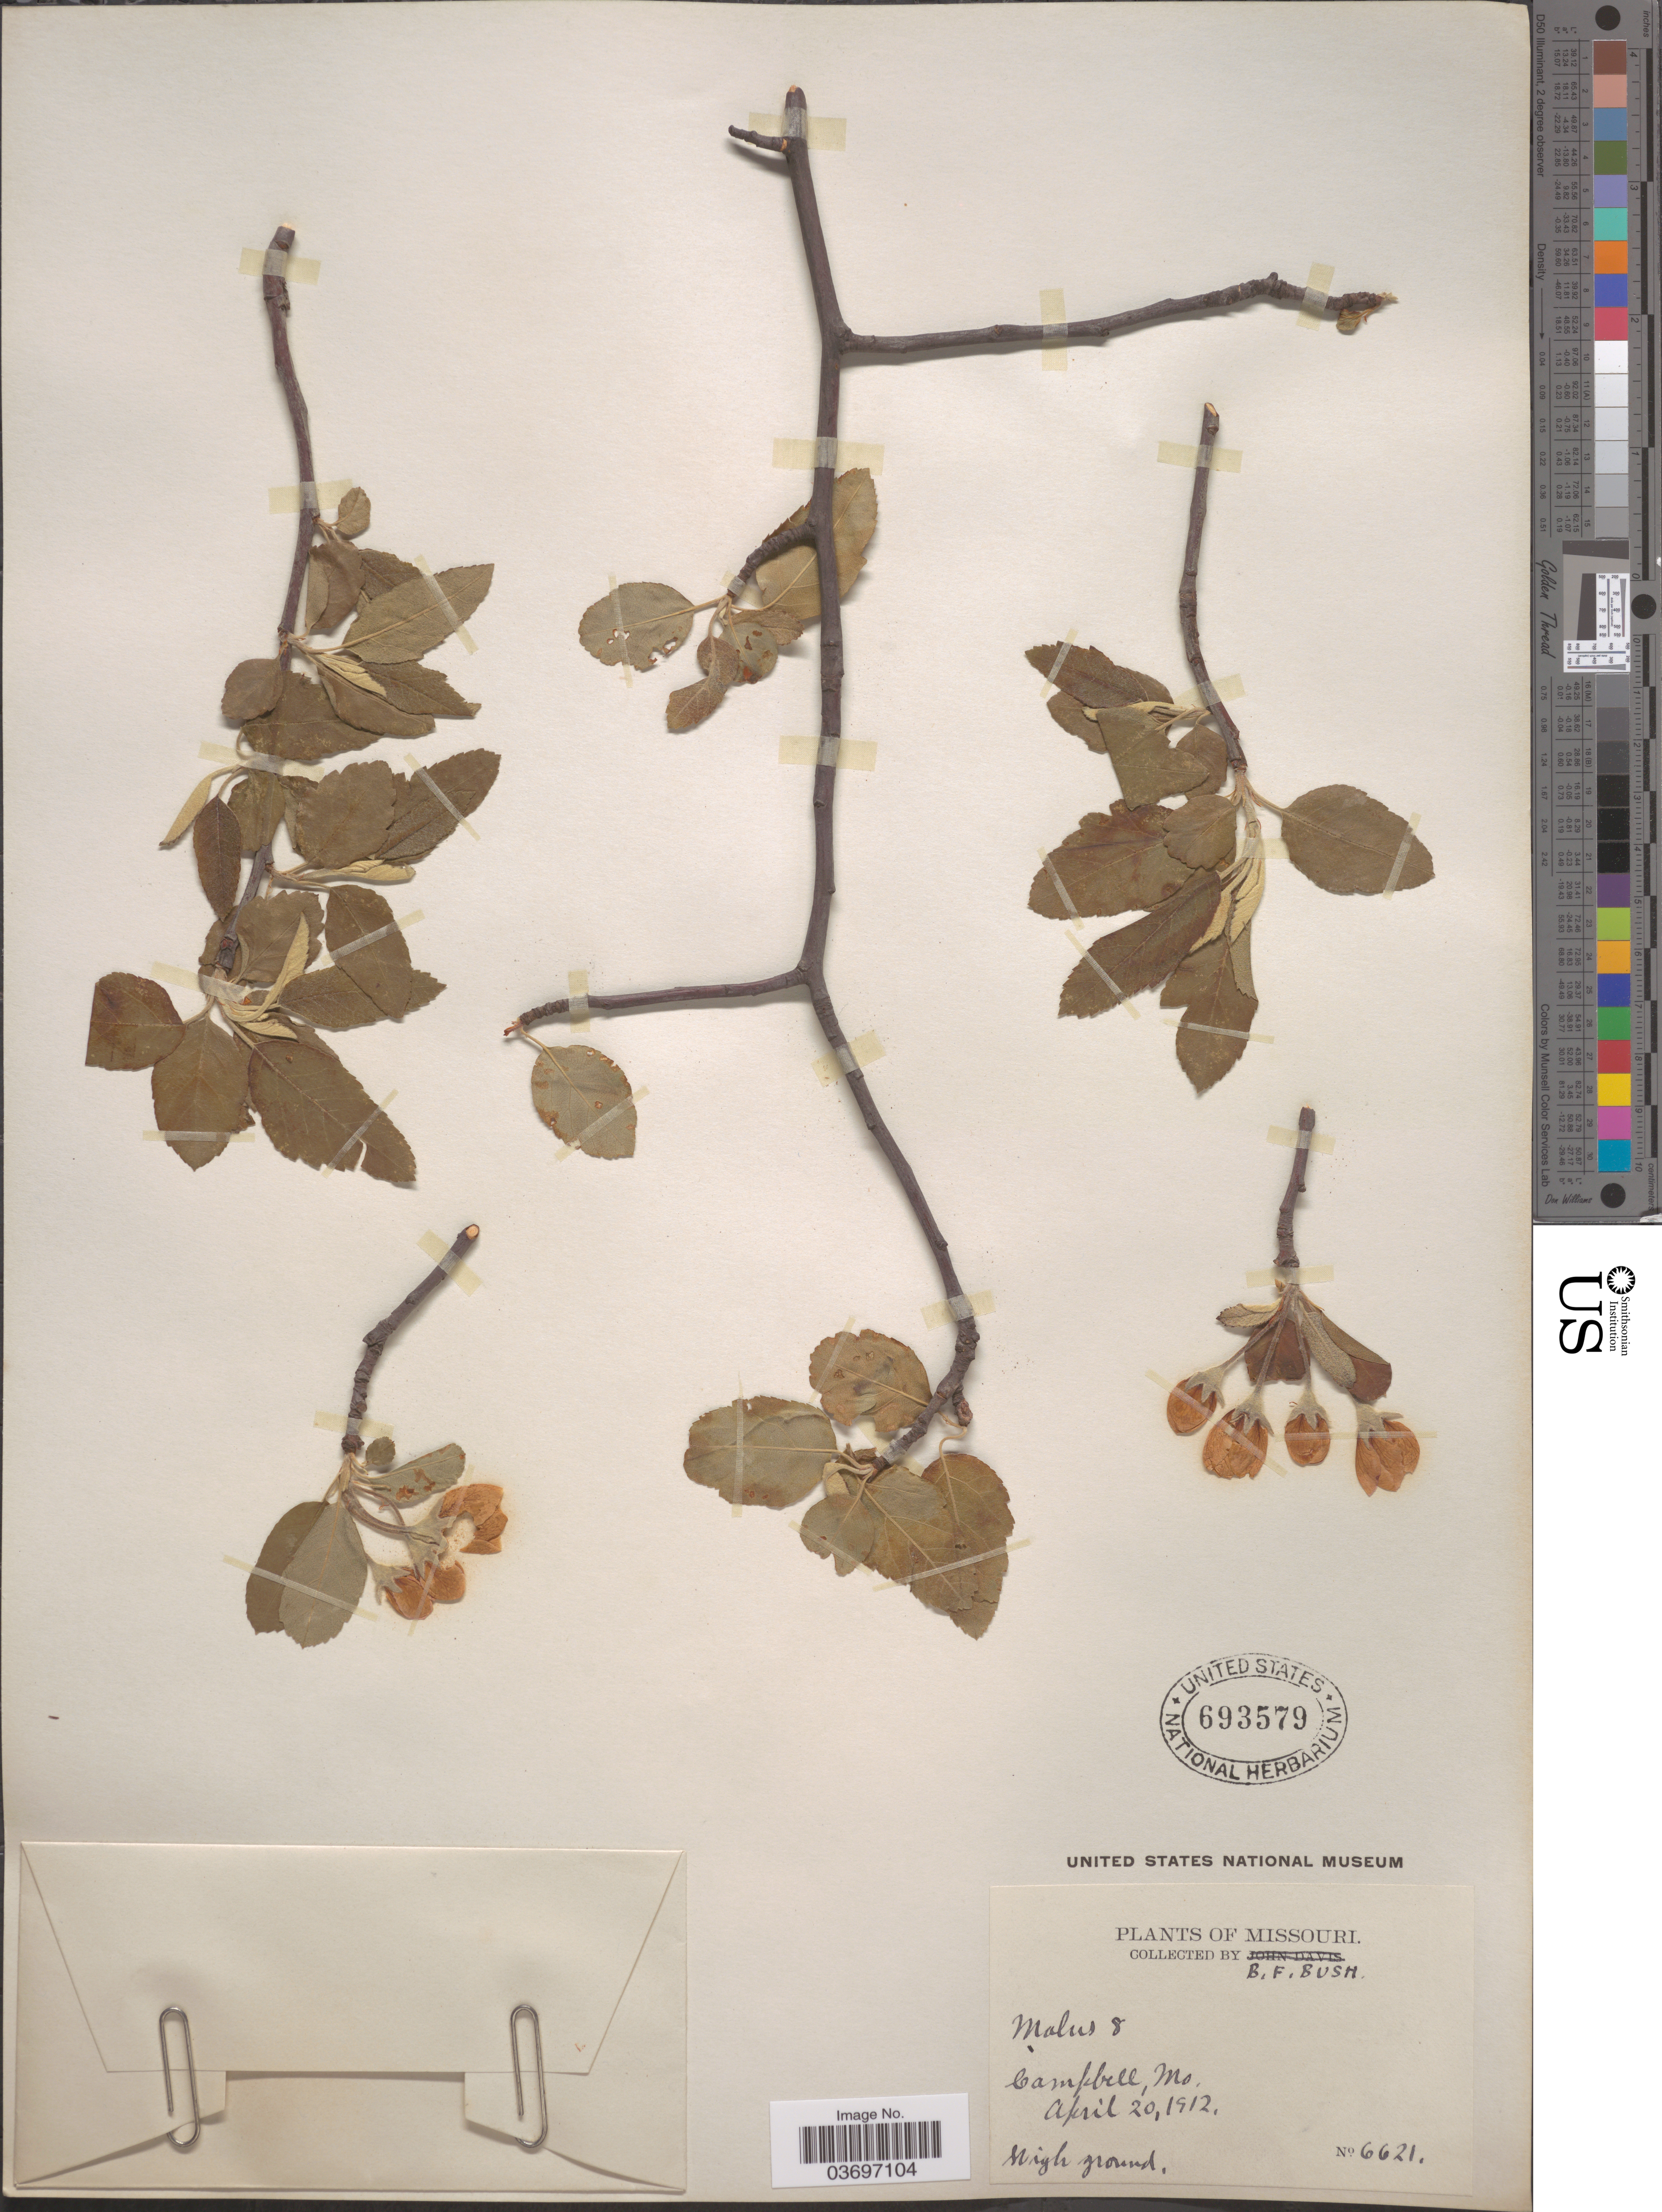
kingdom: Plantae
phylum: Tracheophyta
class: Magnoliopsida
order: Rosales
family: Rosaceae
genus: Malus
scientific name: Malus sp.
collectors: B. F. Bush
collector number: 6621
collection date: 1912-04-20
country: United States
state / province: Missouri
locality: Campbell.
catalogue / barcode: US 693579